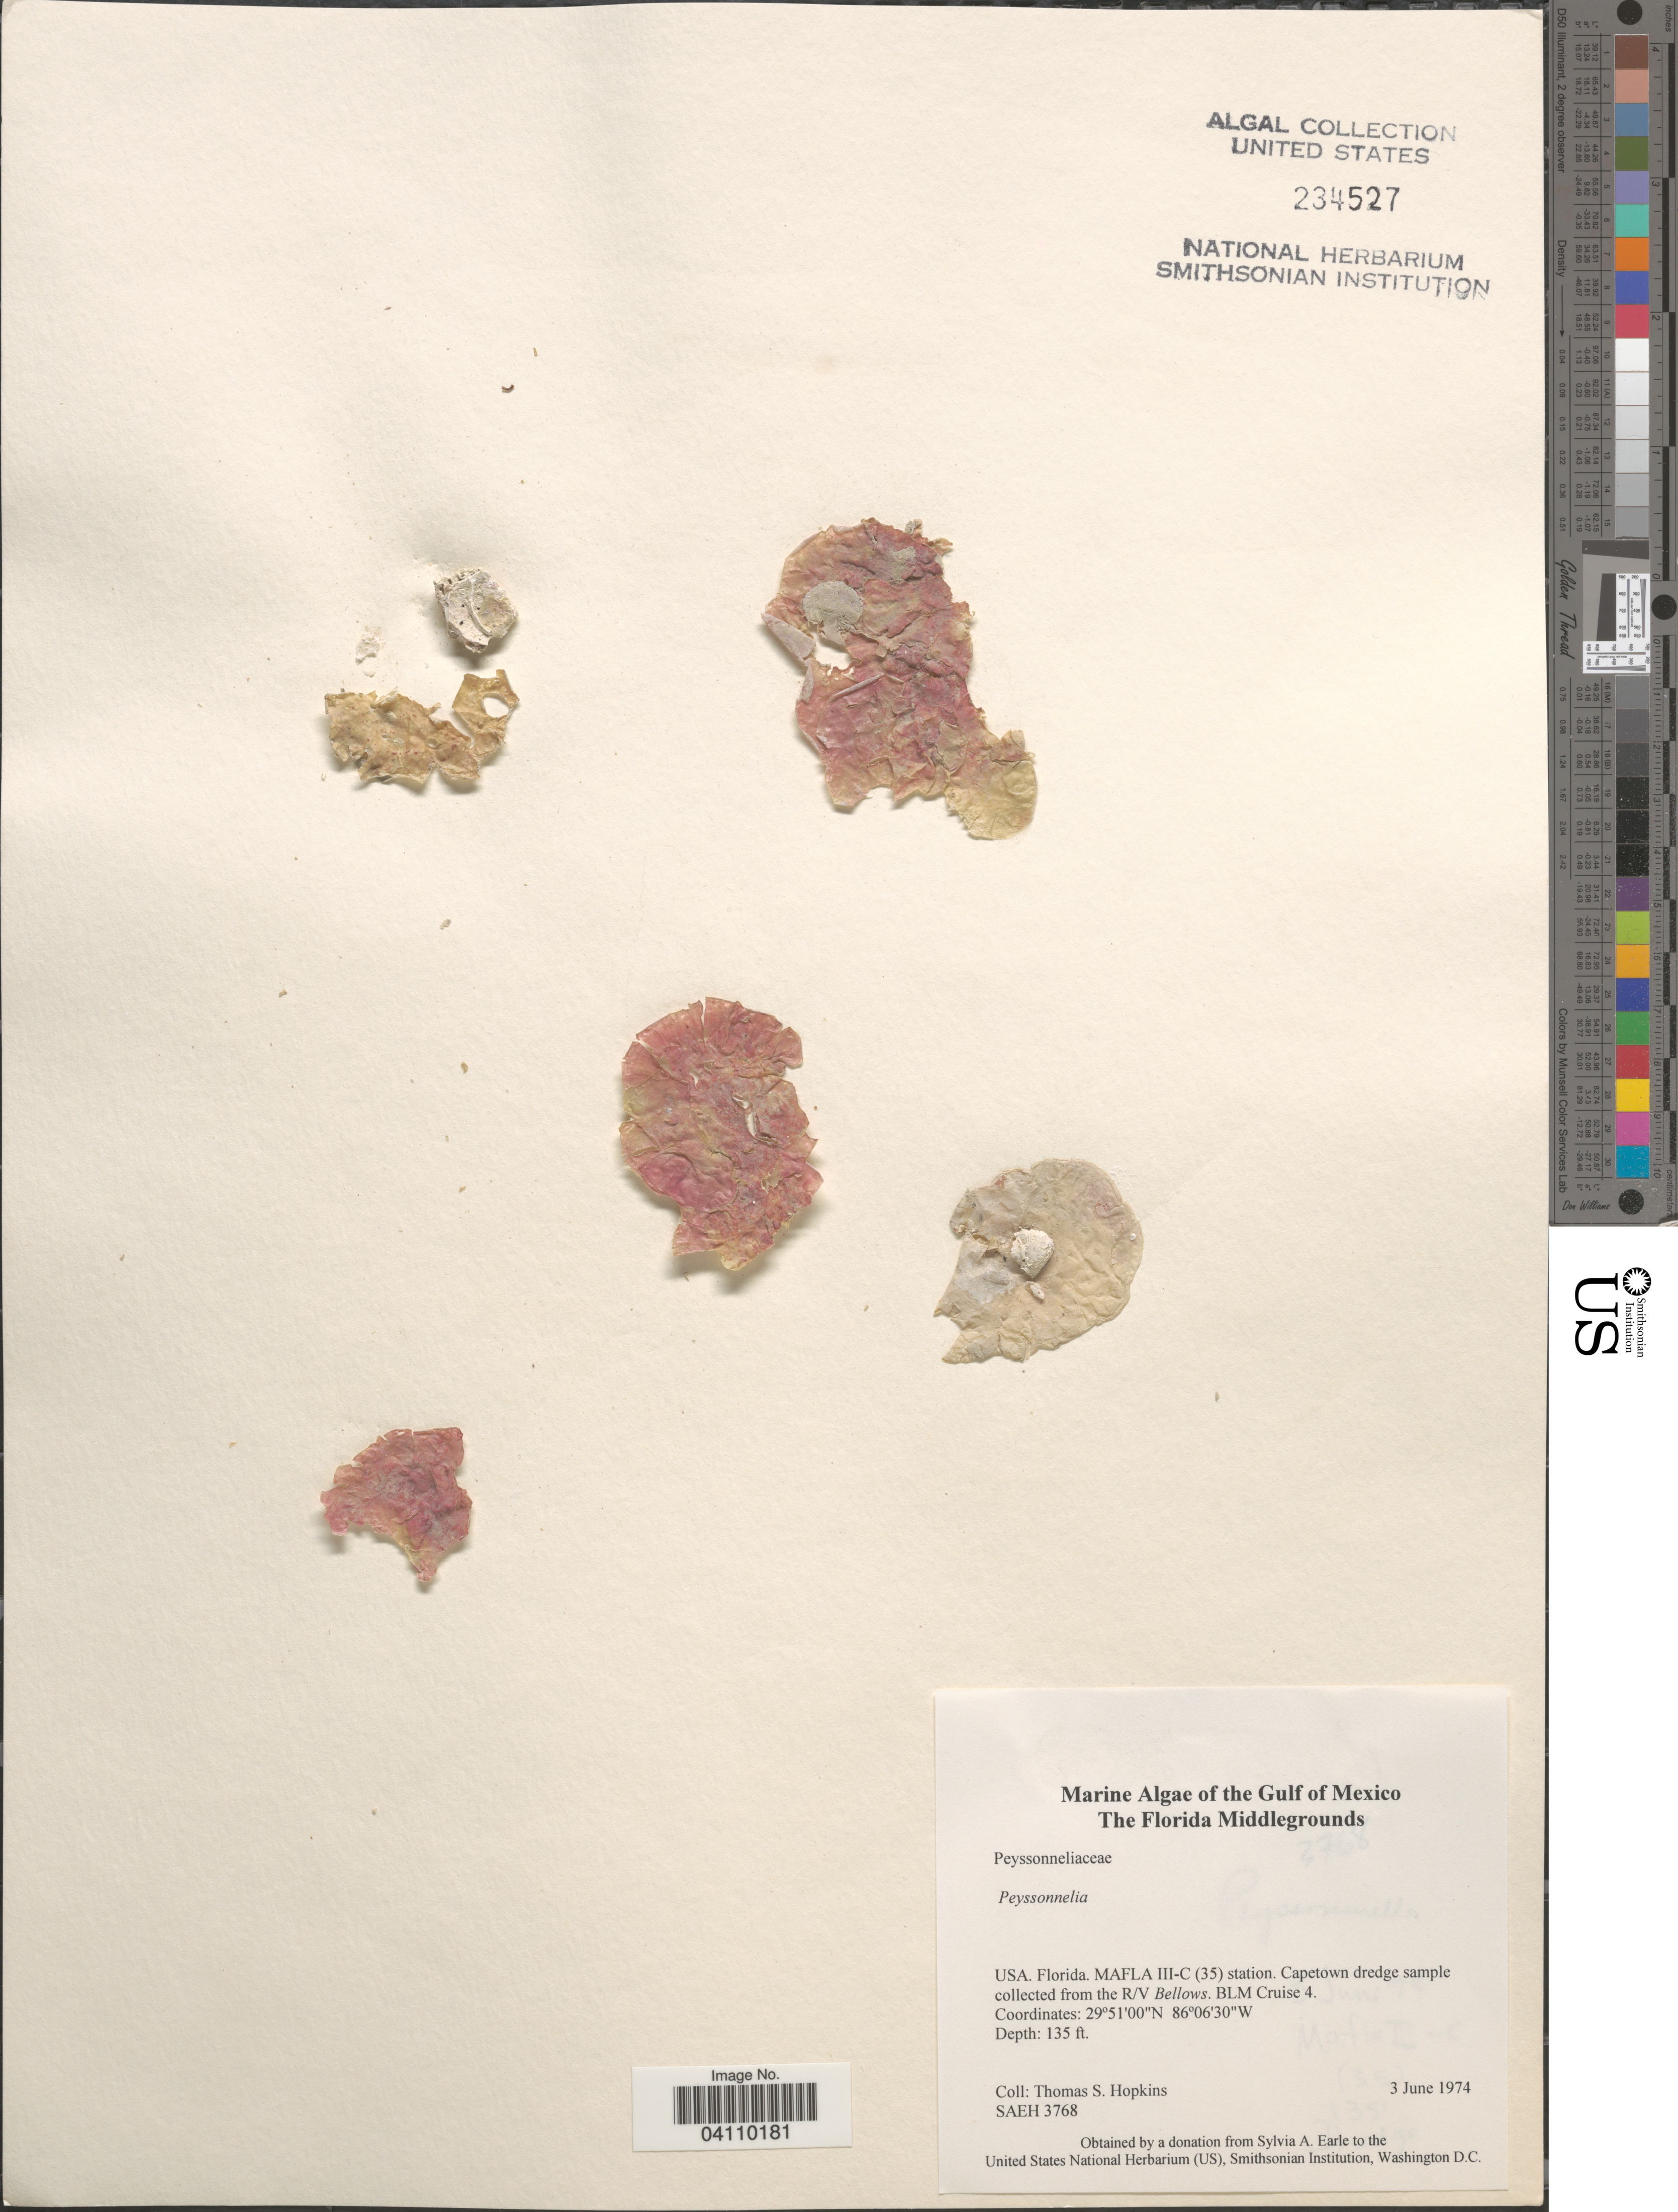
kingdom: Plantae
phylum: Rhodophyta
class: Florideophyceae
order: Peyssonneliales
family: Peyssonneliaceae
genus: Peyssonnelia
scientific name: Peyssonnelia sp.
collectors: T. Hopkins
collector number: SAEH3768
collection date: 1974-06-03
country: United States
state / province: Florida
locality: The Gulf of Mexico. The Florida Middlegrounds. MAFLA III-C (35) station. Capetown dredge sample collected from the R/V Bellows. BLM Cruise 4.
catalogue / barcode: US 234527